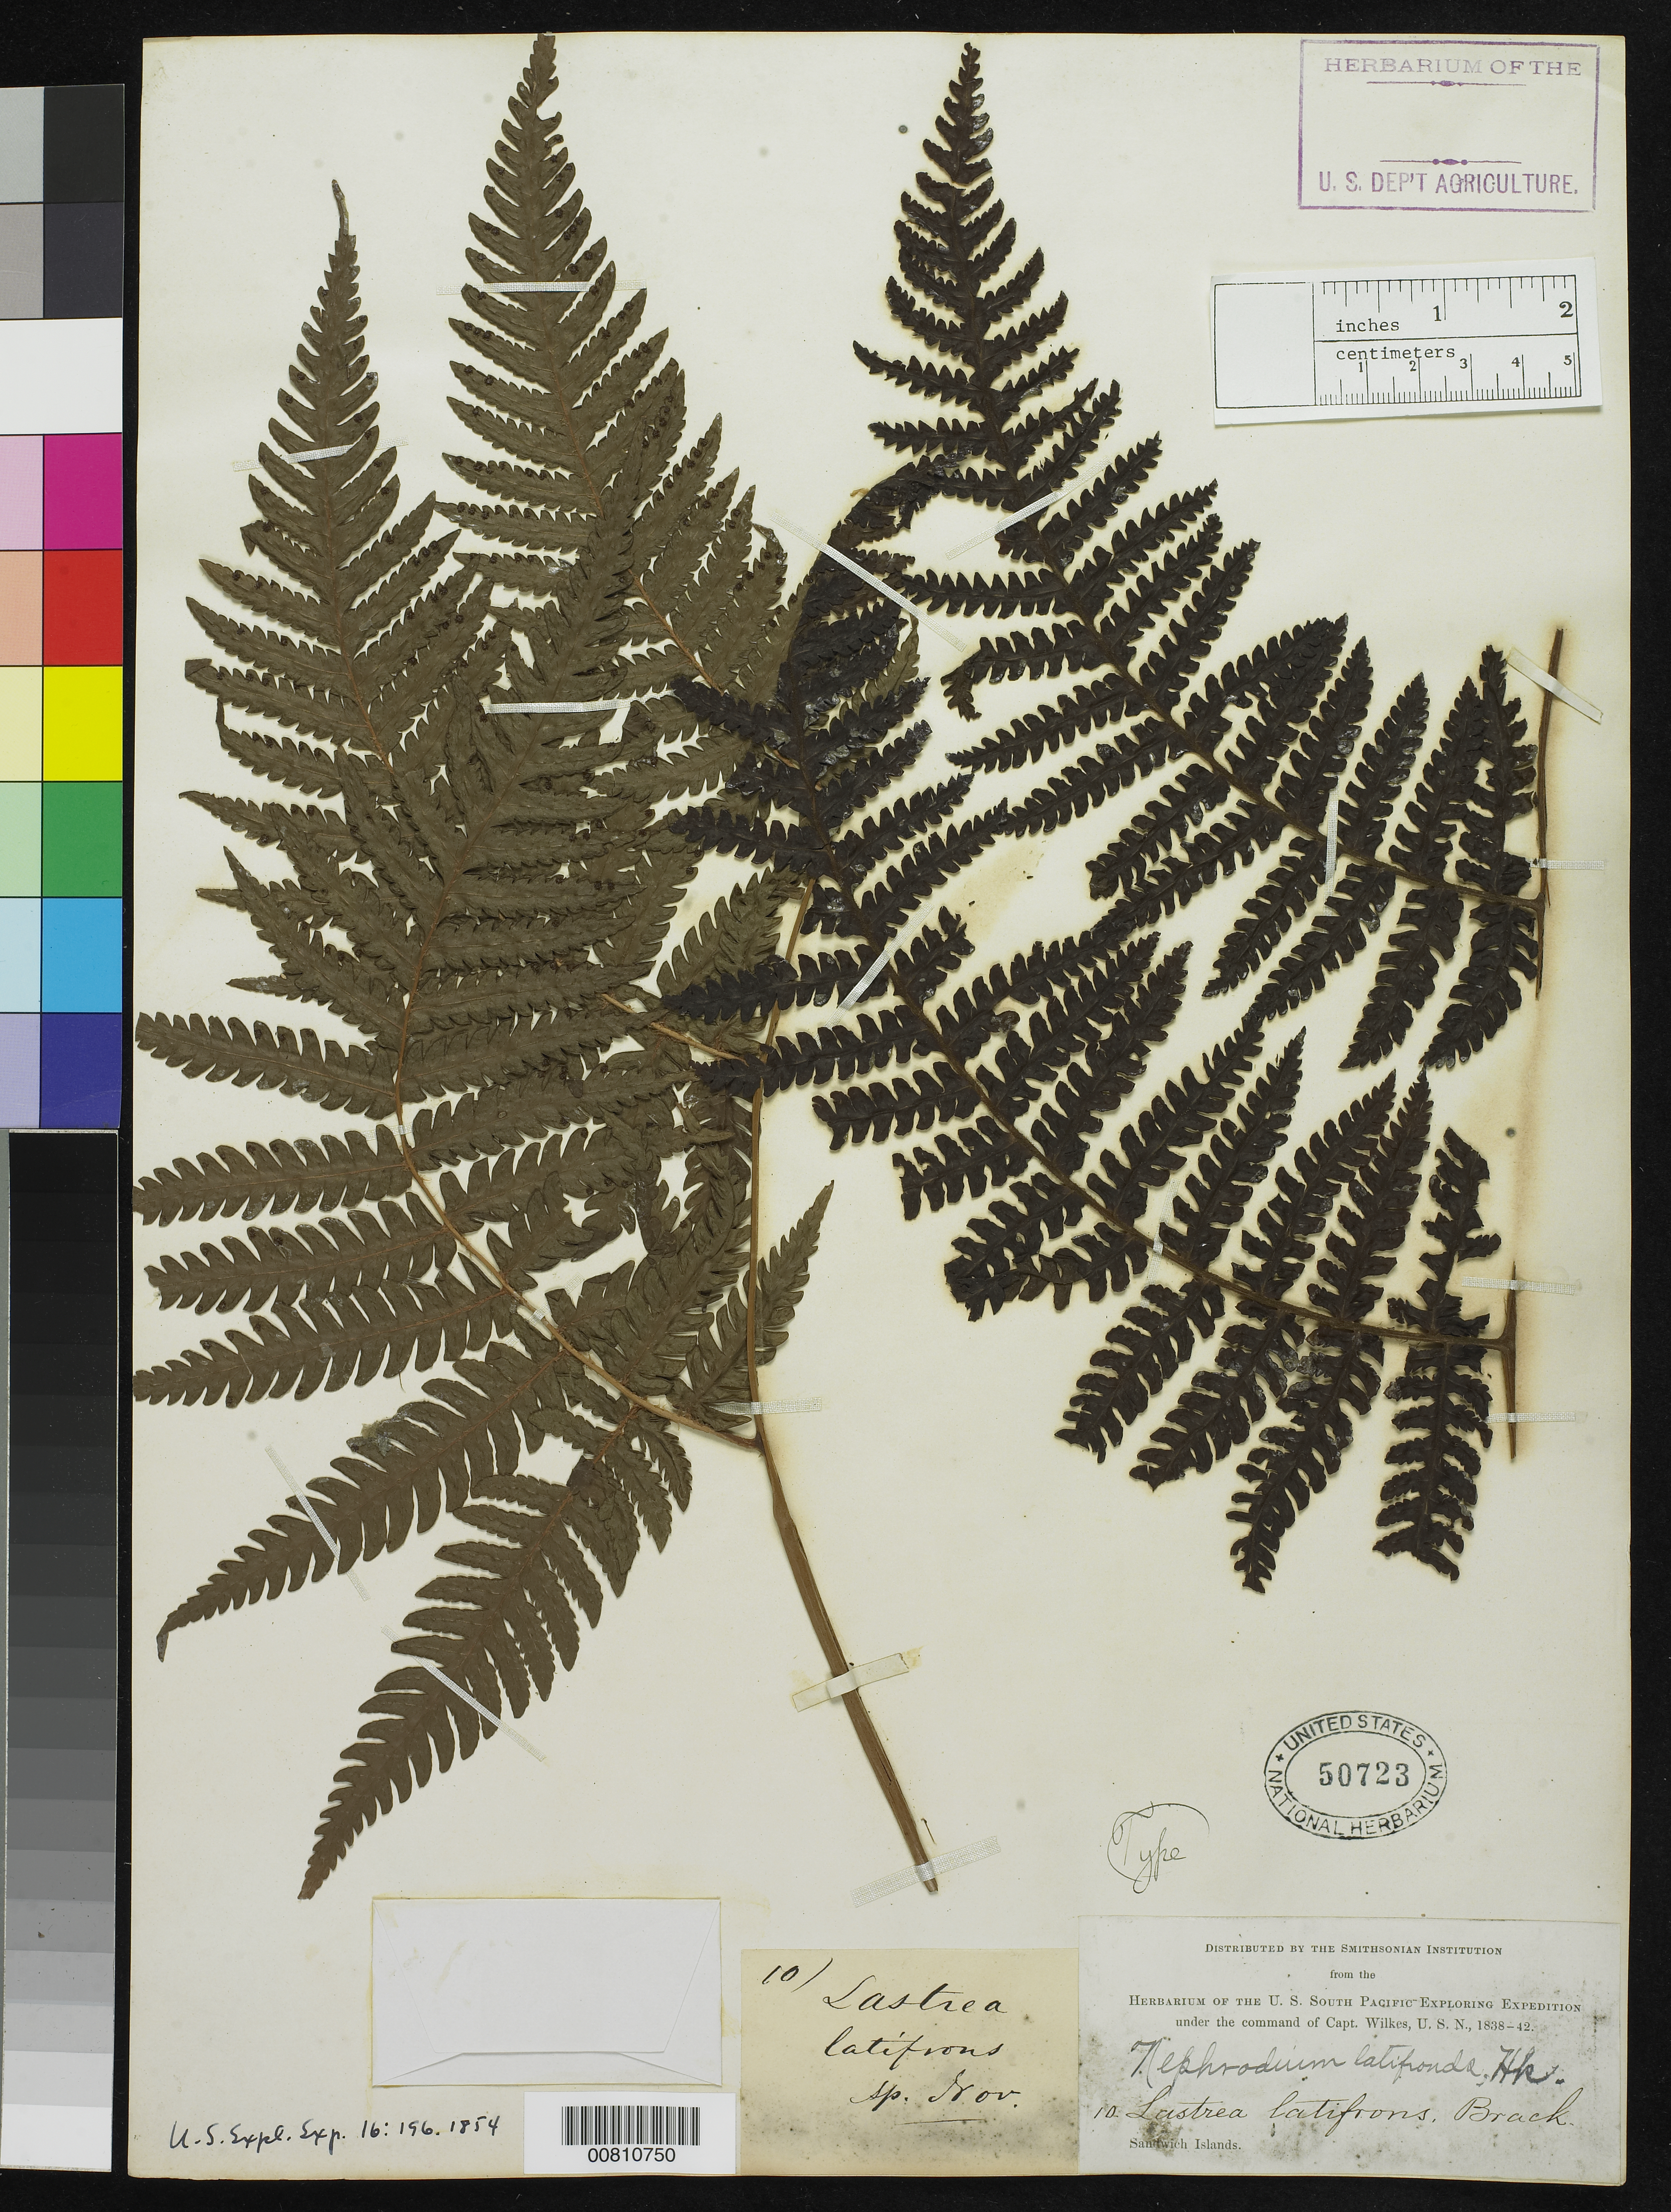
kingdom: Plantae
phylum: Tracheophyta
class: Polypodiopsida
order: Polypodiales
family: Thelypteridaceae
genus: Lastrea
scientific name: Lastrea latifrons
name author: Brack. in Wilkes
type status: Holotype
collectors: Wilkes Explor. Exped.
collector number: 10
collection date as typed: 1838 to -- --- 1842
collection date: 1838/1842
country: United States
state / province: Hawaii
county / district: Hawaii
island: Hawaii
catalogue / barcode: US 50723